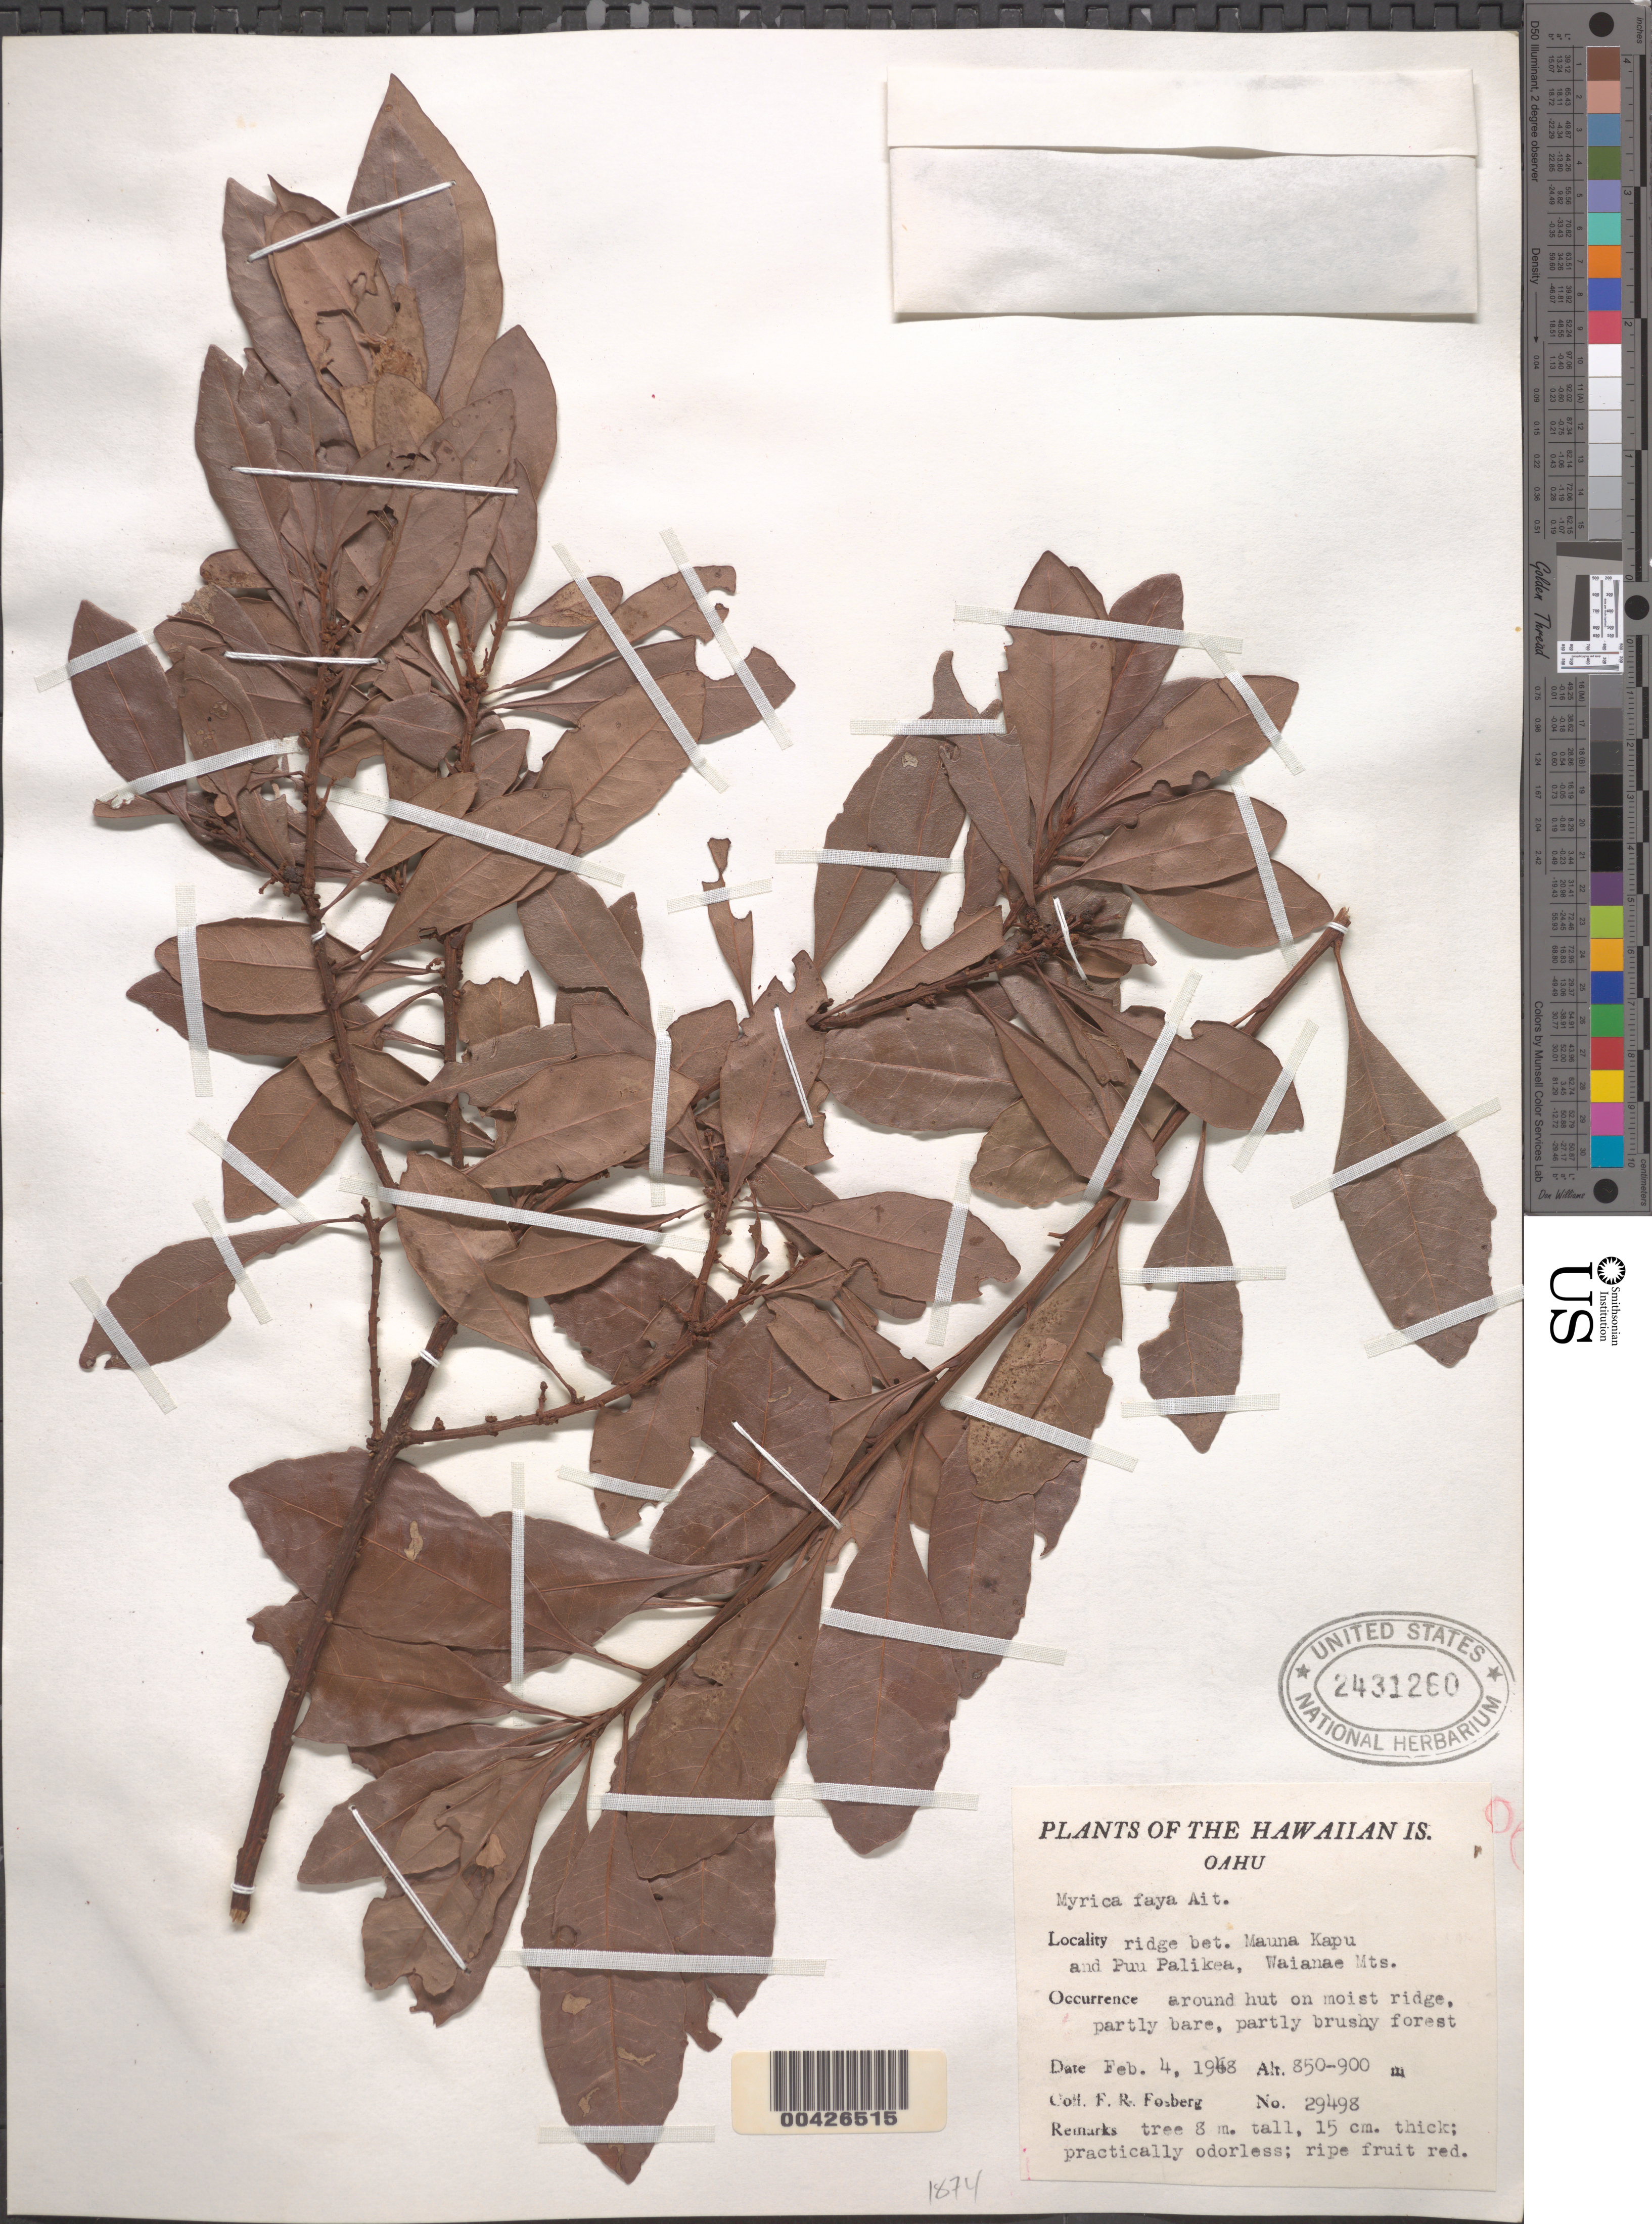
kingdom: Plantae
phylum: Tracheophyta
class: Magnoliopsida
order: Fagales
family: Myricaceae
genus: Morella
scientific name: Morella faya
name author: (Aiton) Wilbur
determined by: Wagner, W. L., (BOT), Smithsonian Institution - National Museum of Natural History (UNITED STATES)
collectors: F. R. Fosberg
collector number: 29498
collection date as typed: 4 Feb 1948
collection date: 1948-02-04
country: United States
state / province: Hawaii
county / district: Honolulu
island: Oahu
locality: Ridge between Mauna Kapu and Puu Palikea, Waianae Mountains.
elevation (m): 850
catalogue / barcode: US 2431260